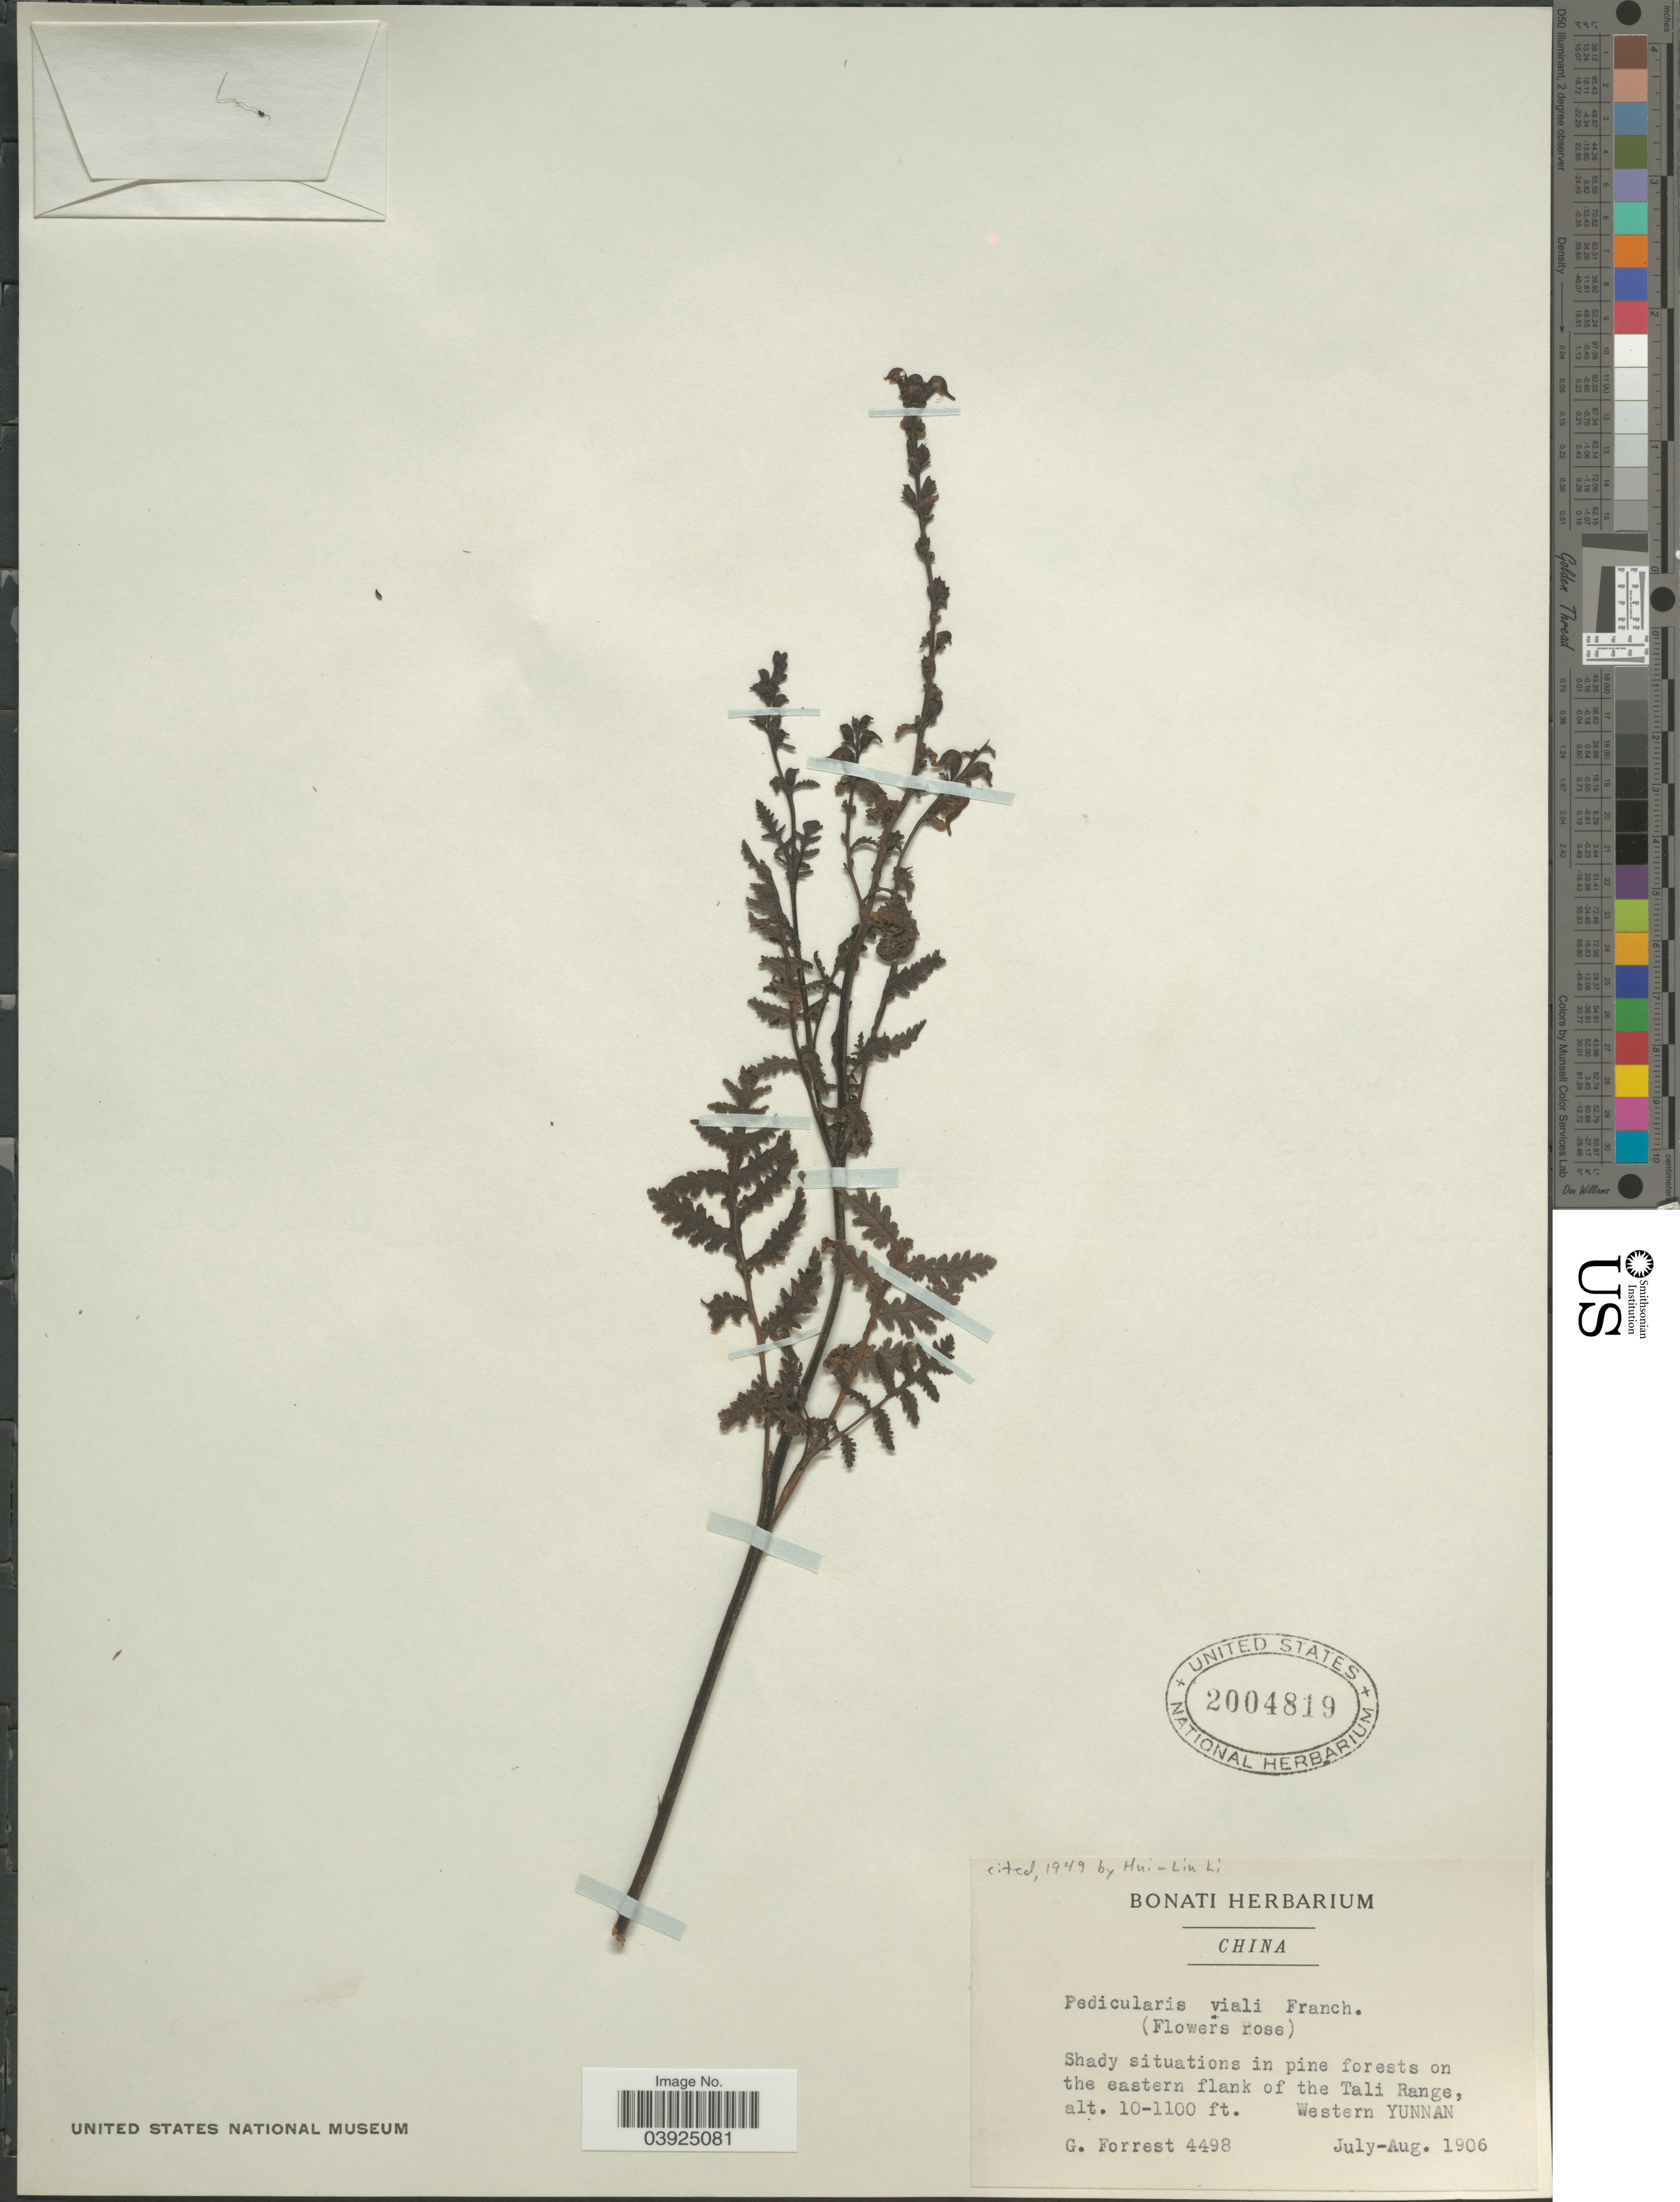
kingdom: Plantae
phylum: Tracheophyta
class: Magnoliopsida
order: Lamiales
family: Orobanchaceae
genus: Pedicularis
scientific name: Pedicularis vialii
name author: Franch. ex Hemsl.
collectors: G. Forrest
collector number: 4498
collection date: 1906-07/1906-08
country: China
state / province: Yunnan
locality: Shady situations in pine forests on the eastern flank of the Tali Range, Western Yunnan.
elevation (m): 305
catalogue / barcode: US 2004819